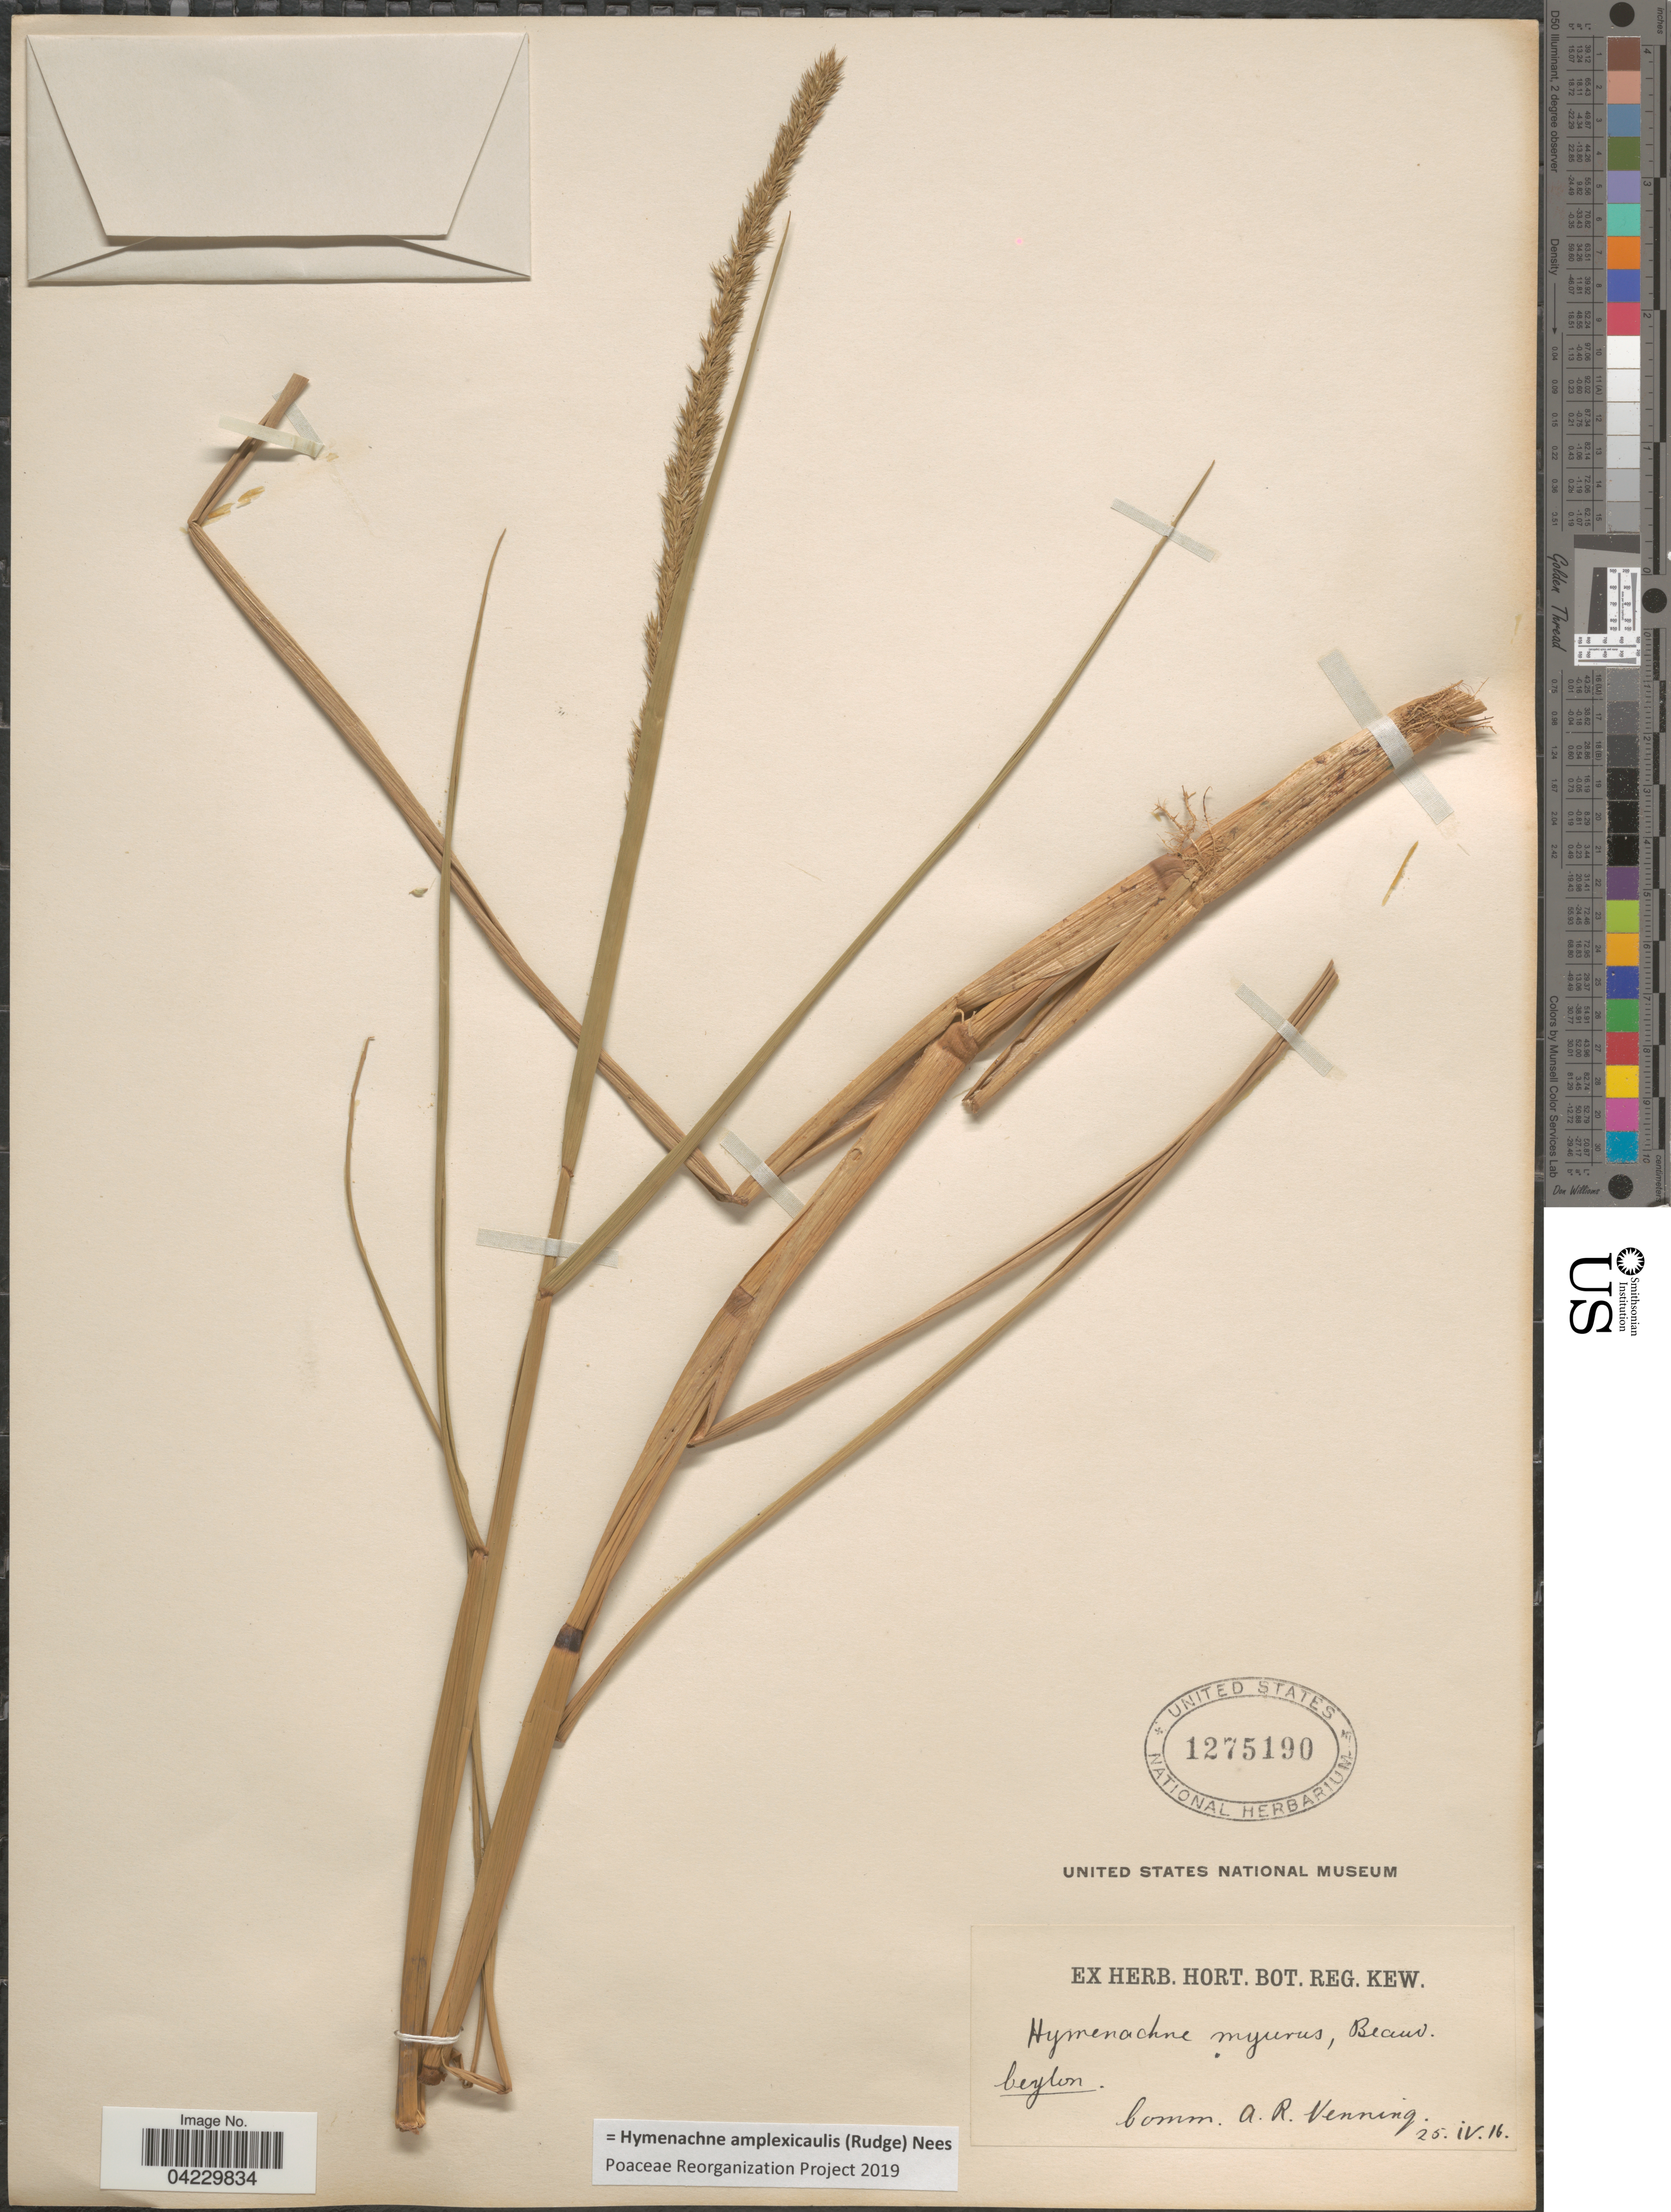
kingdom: Plantae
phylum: Tracheophyta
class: Liliopsida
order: Poales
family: Poaceae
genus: Hymenachne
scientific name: Hymenachne amplexicaulis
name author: (Rudge) Nees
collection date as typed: Transcribed d/m/y: 25/4/16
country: Sri Lanka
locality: Ceylon.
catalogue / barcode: US 1275190